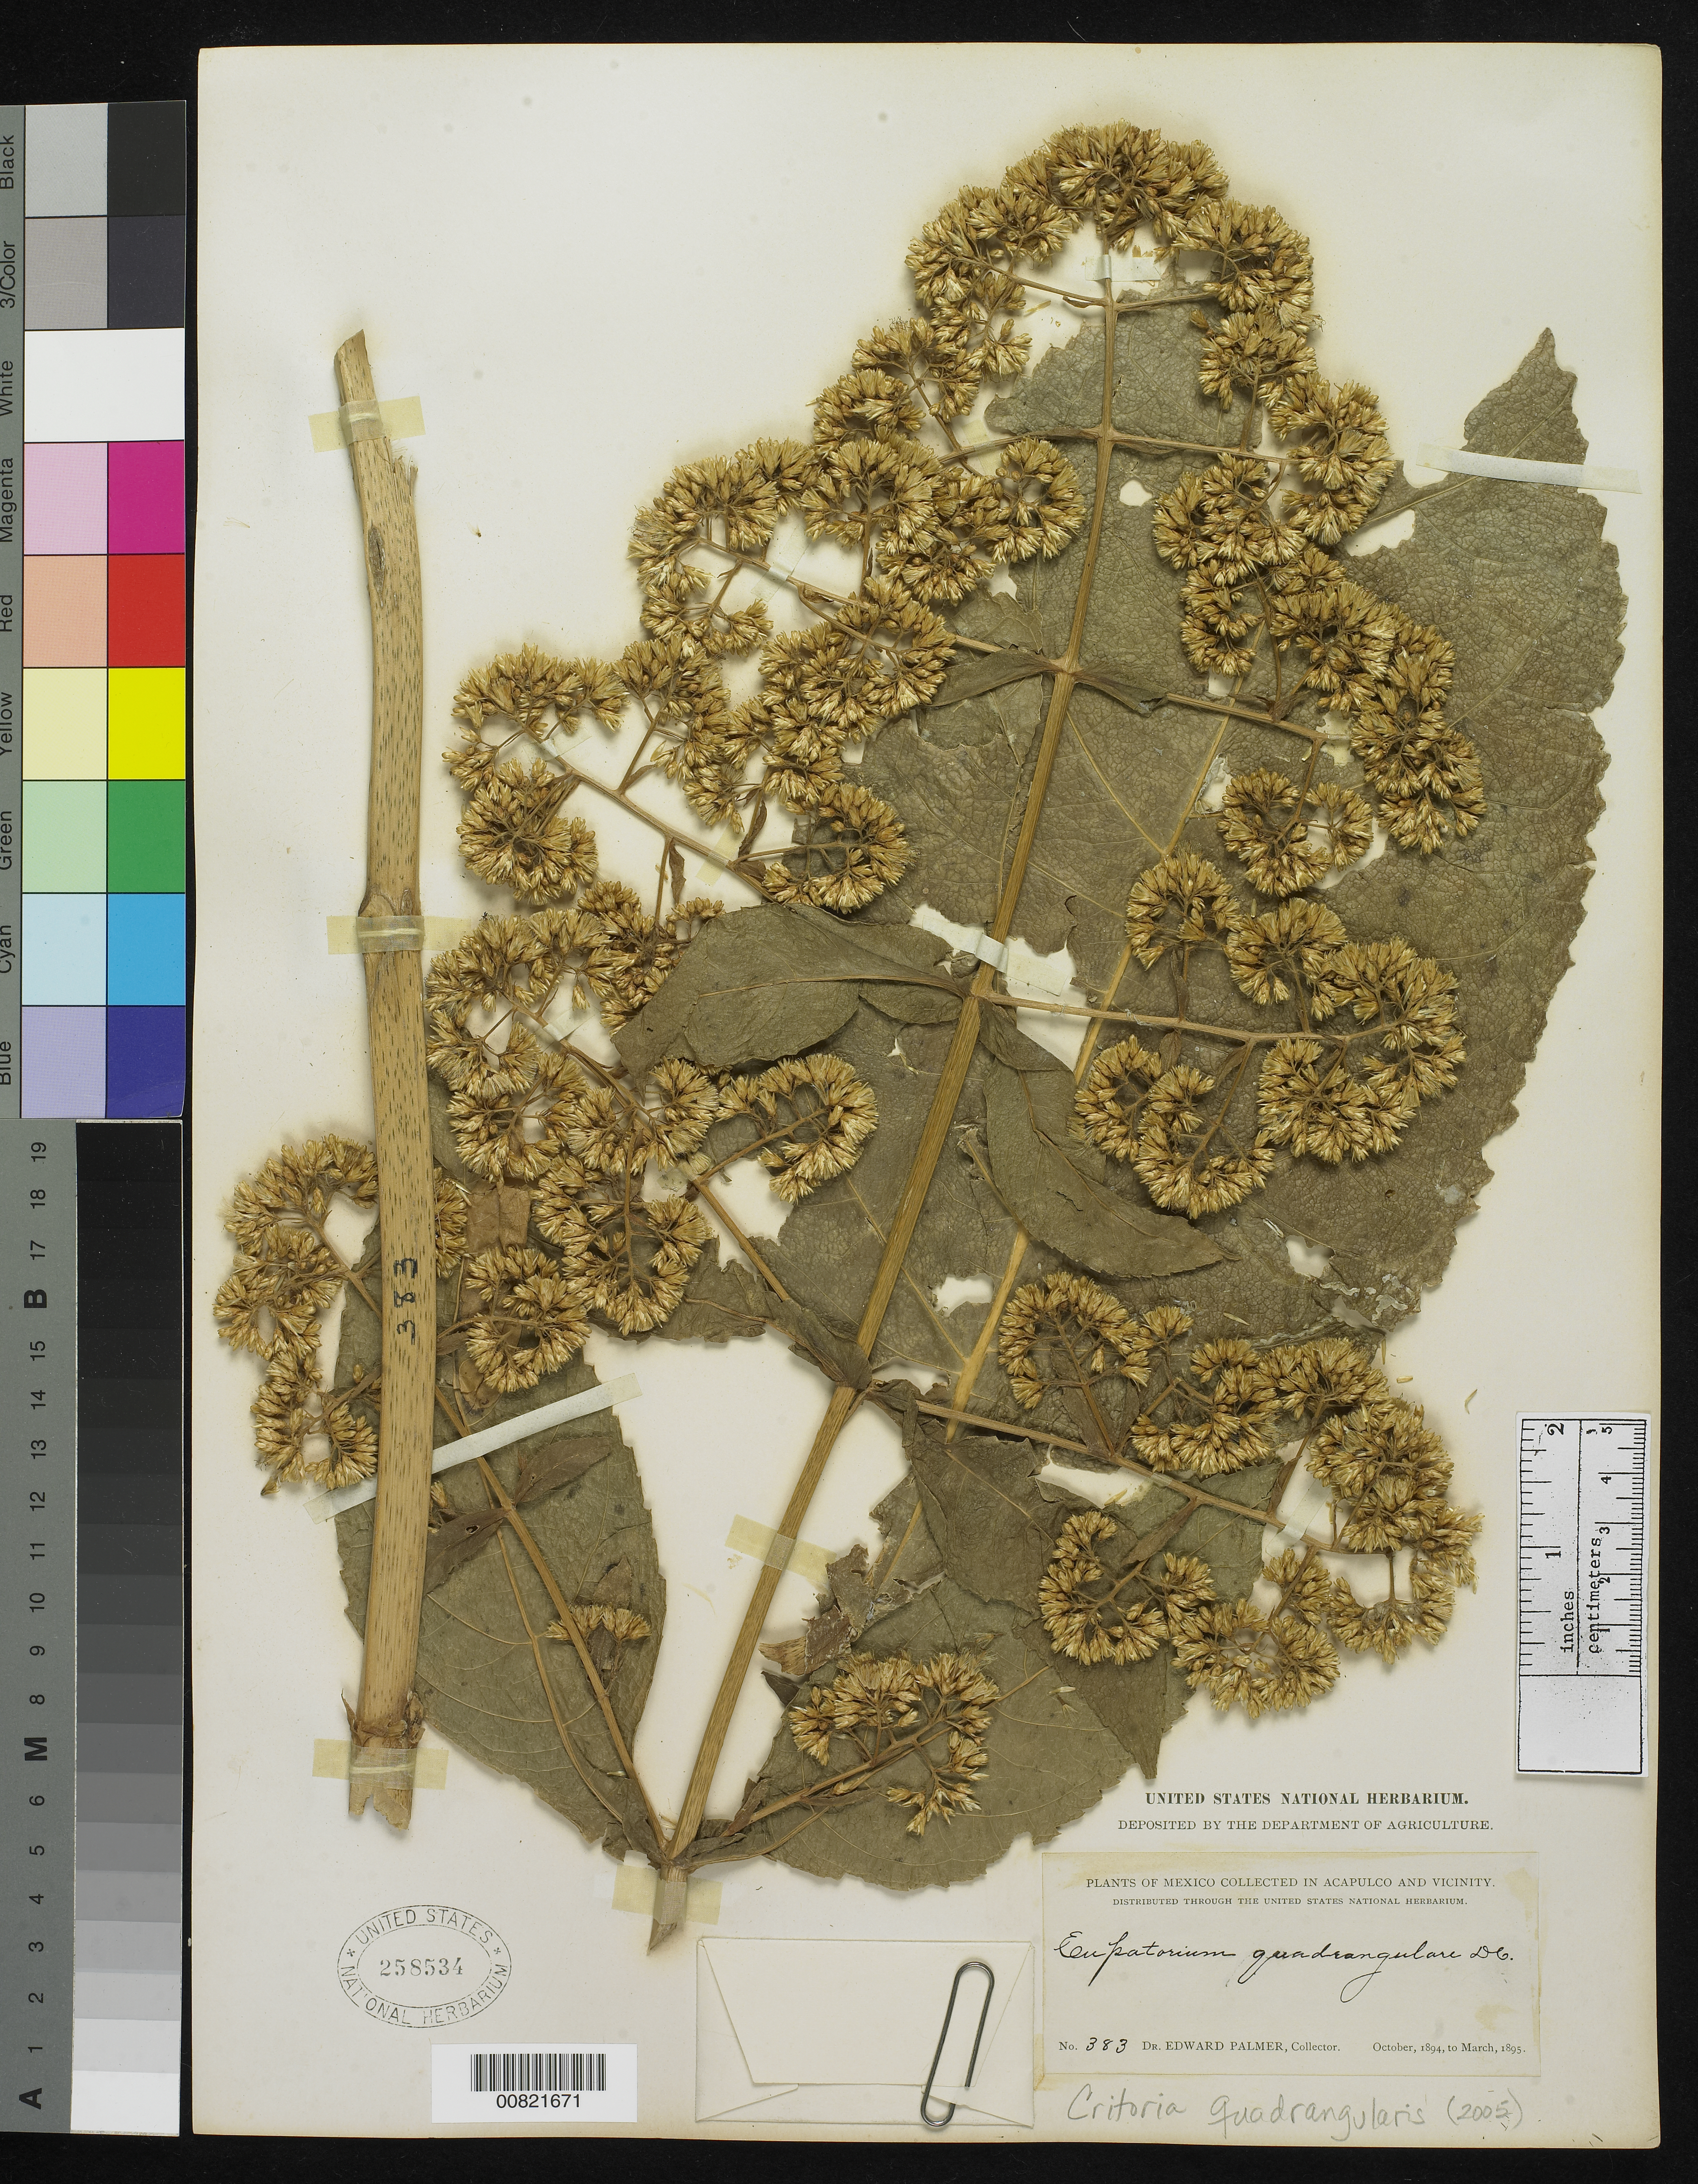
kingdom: Plantae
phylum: Tracheophyta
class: Magnoliopsida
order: Asterales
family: Asteraceae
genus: Critonia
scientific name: Critonia quadrangularis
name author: (DC.) R.M. King & H. Rob.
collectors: E. Palmer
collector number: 383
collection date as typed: Oct 1894 to -- Mar 1895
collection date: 1894-10/1895-03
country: Mexico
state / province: Guerrero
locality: Acapulco, Guerrero and vicinity.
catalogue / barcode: US 258534